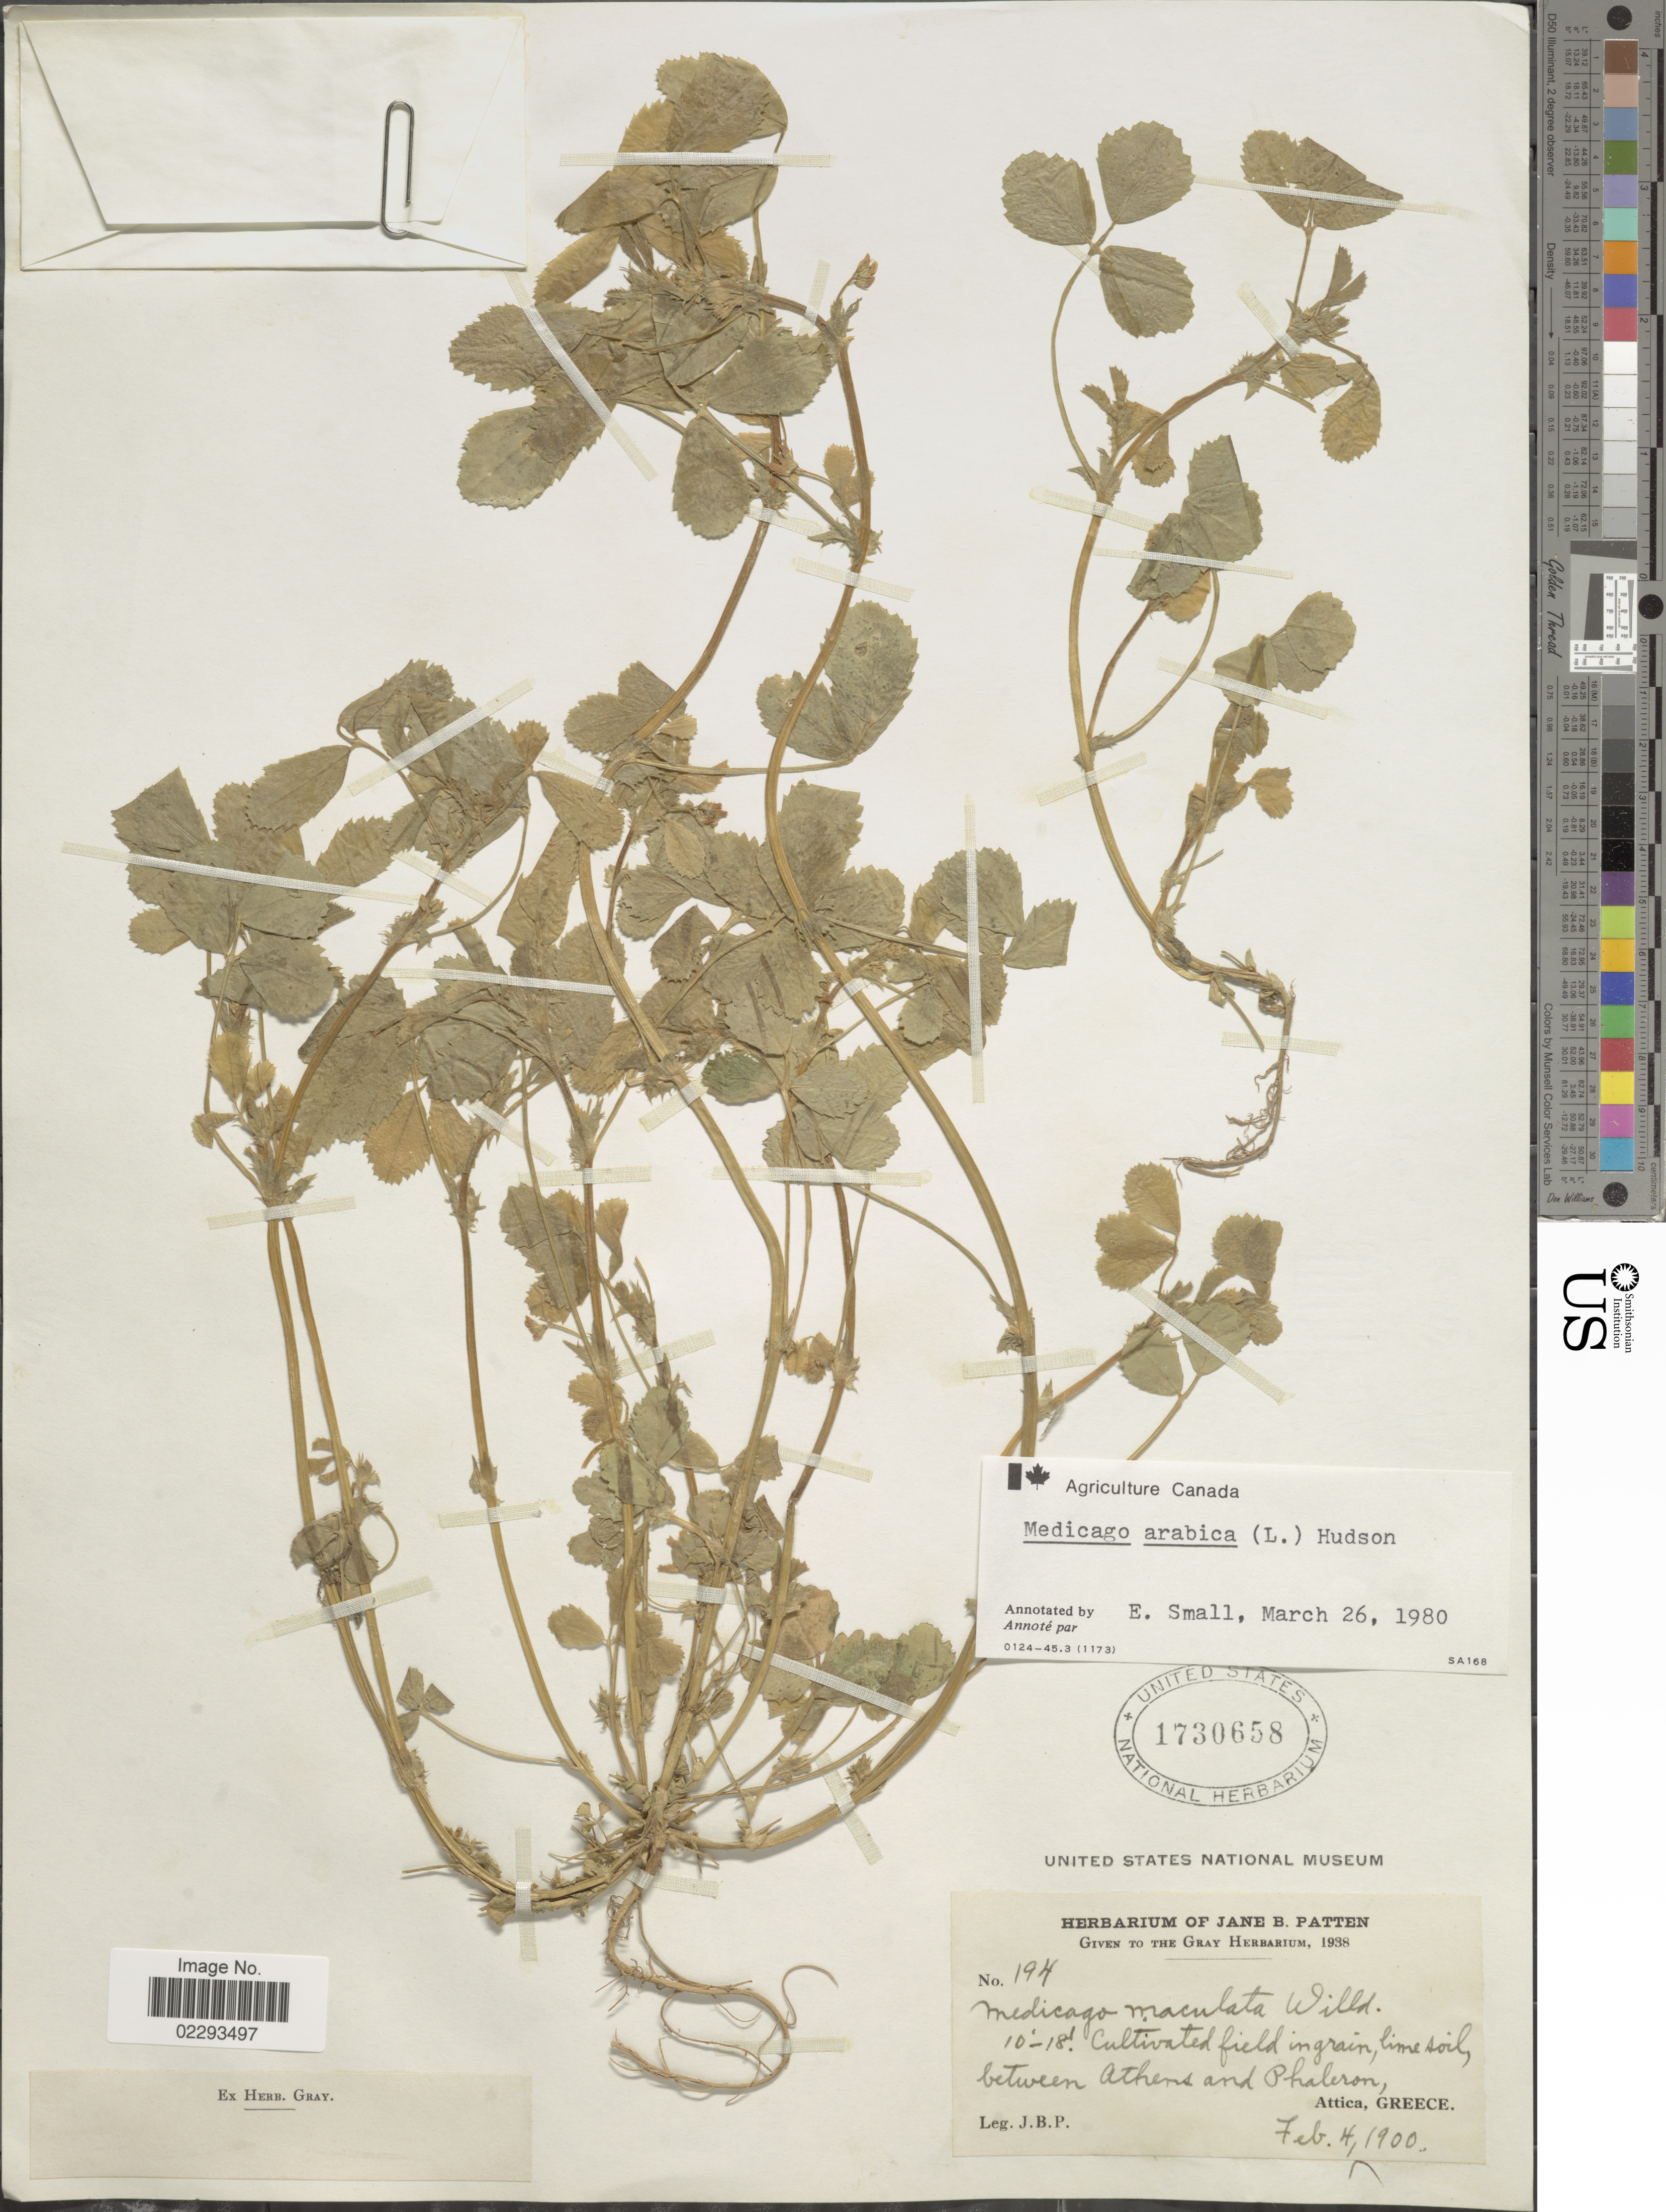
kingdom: Plantae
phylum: Tracheophyta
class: Magnoliopsida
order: Fabales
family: Fabaceae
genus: Medicago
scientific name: Medicago arabica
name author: (L.) Huds.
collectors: J. Patten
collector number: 194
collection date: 1900-02-04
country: Greece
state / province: Attica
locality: Cultivatred field in grain, lime soil, between Athens and Phaleron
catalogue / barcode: US 1730658